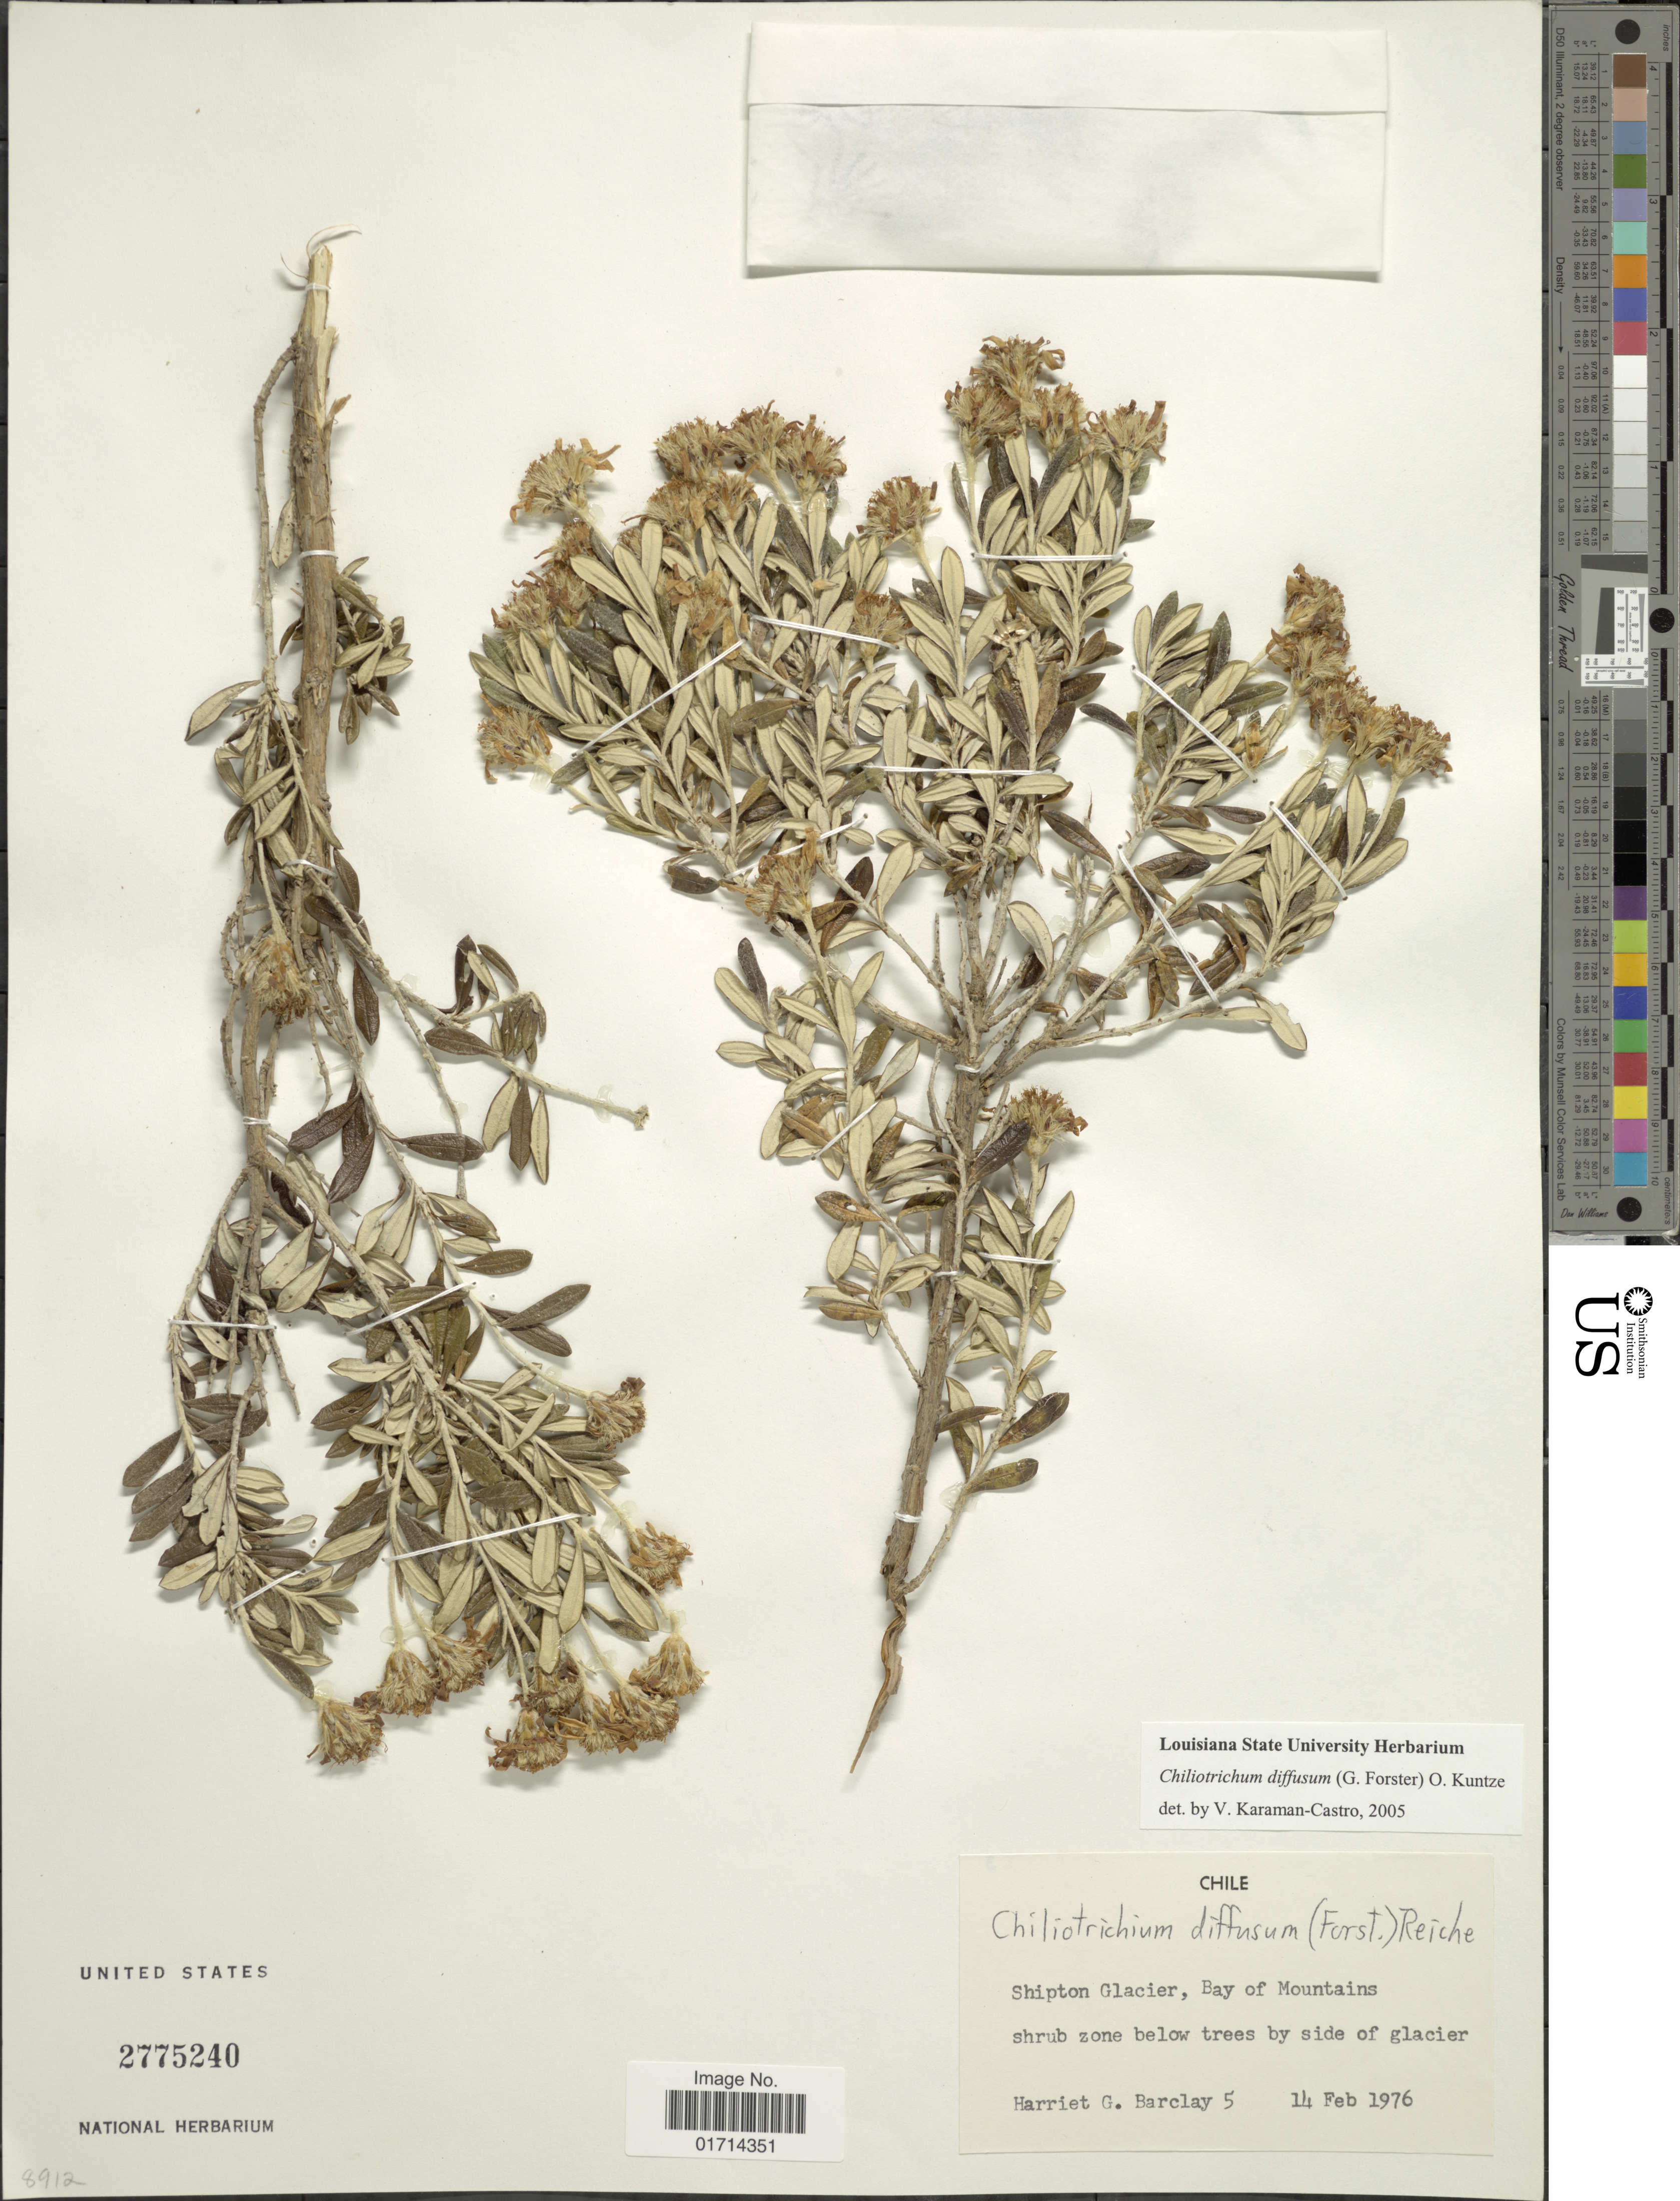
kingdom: Plantae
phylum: Tracheophyta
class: Magnoliopsida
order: Asterales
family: Asteraceae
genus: Chiliotrichum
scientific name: Chiliotrichum diffusum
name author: (G. Forst.) Kuntze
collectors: H. G. Barclay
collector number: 5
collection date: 1976-02-14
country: Chile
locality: Shipton Glacierm Bay of Mountains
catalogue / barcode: US 2775240